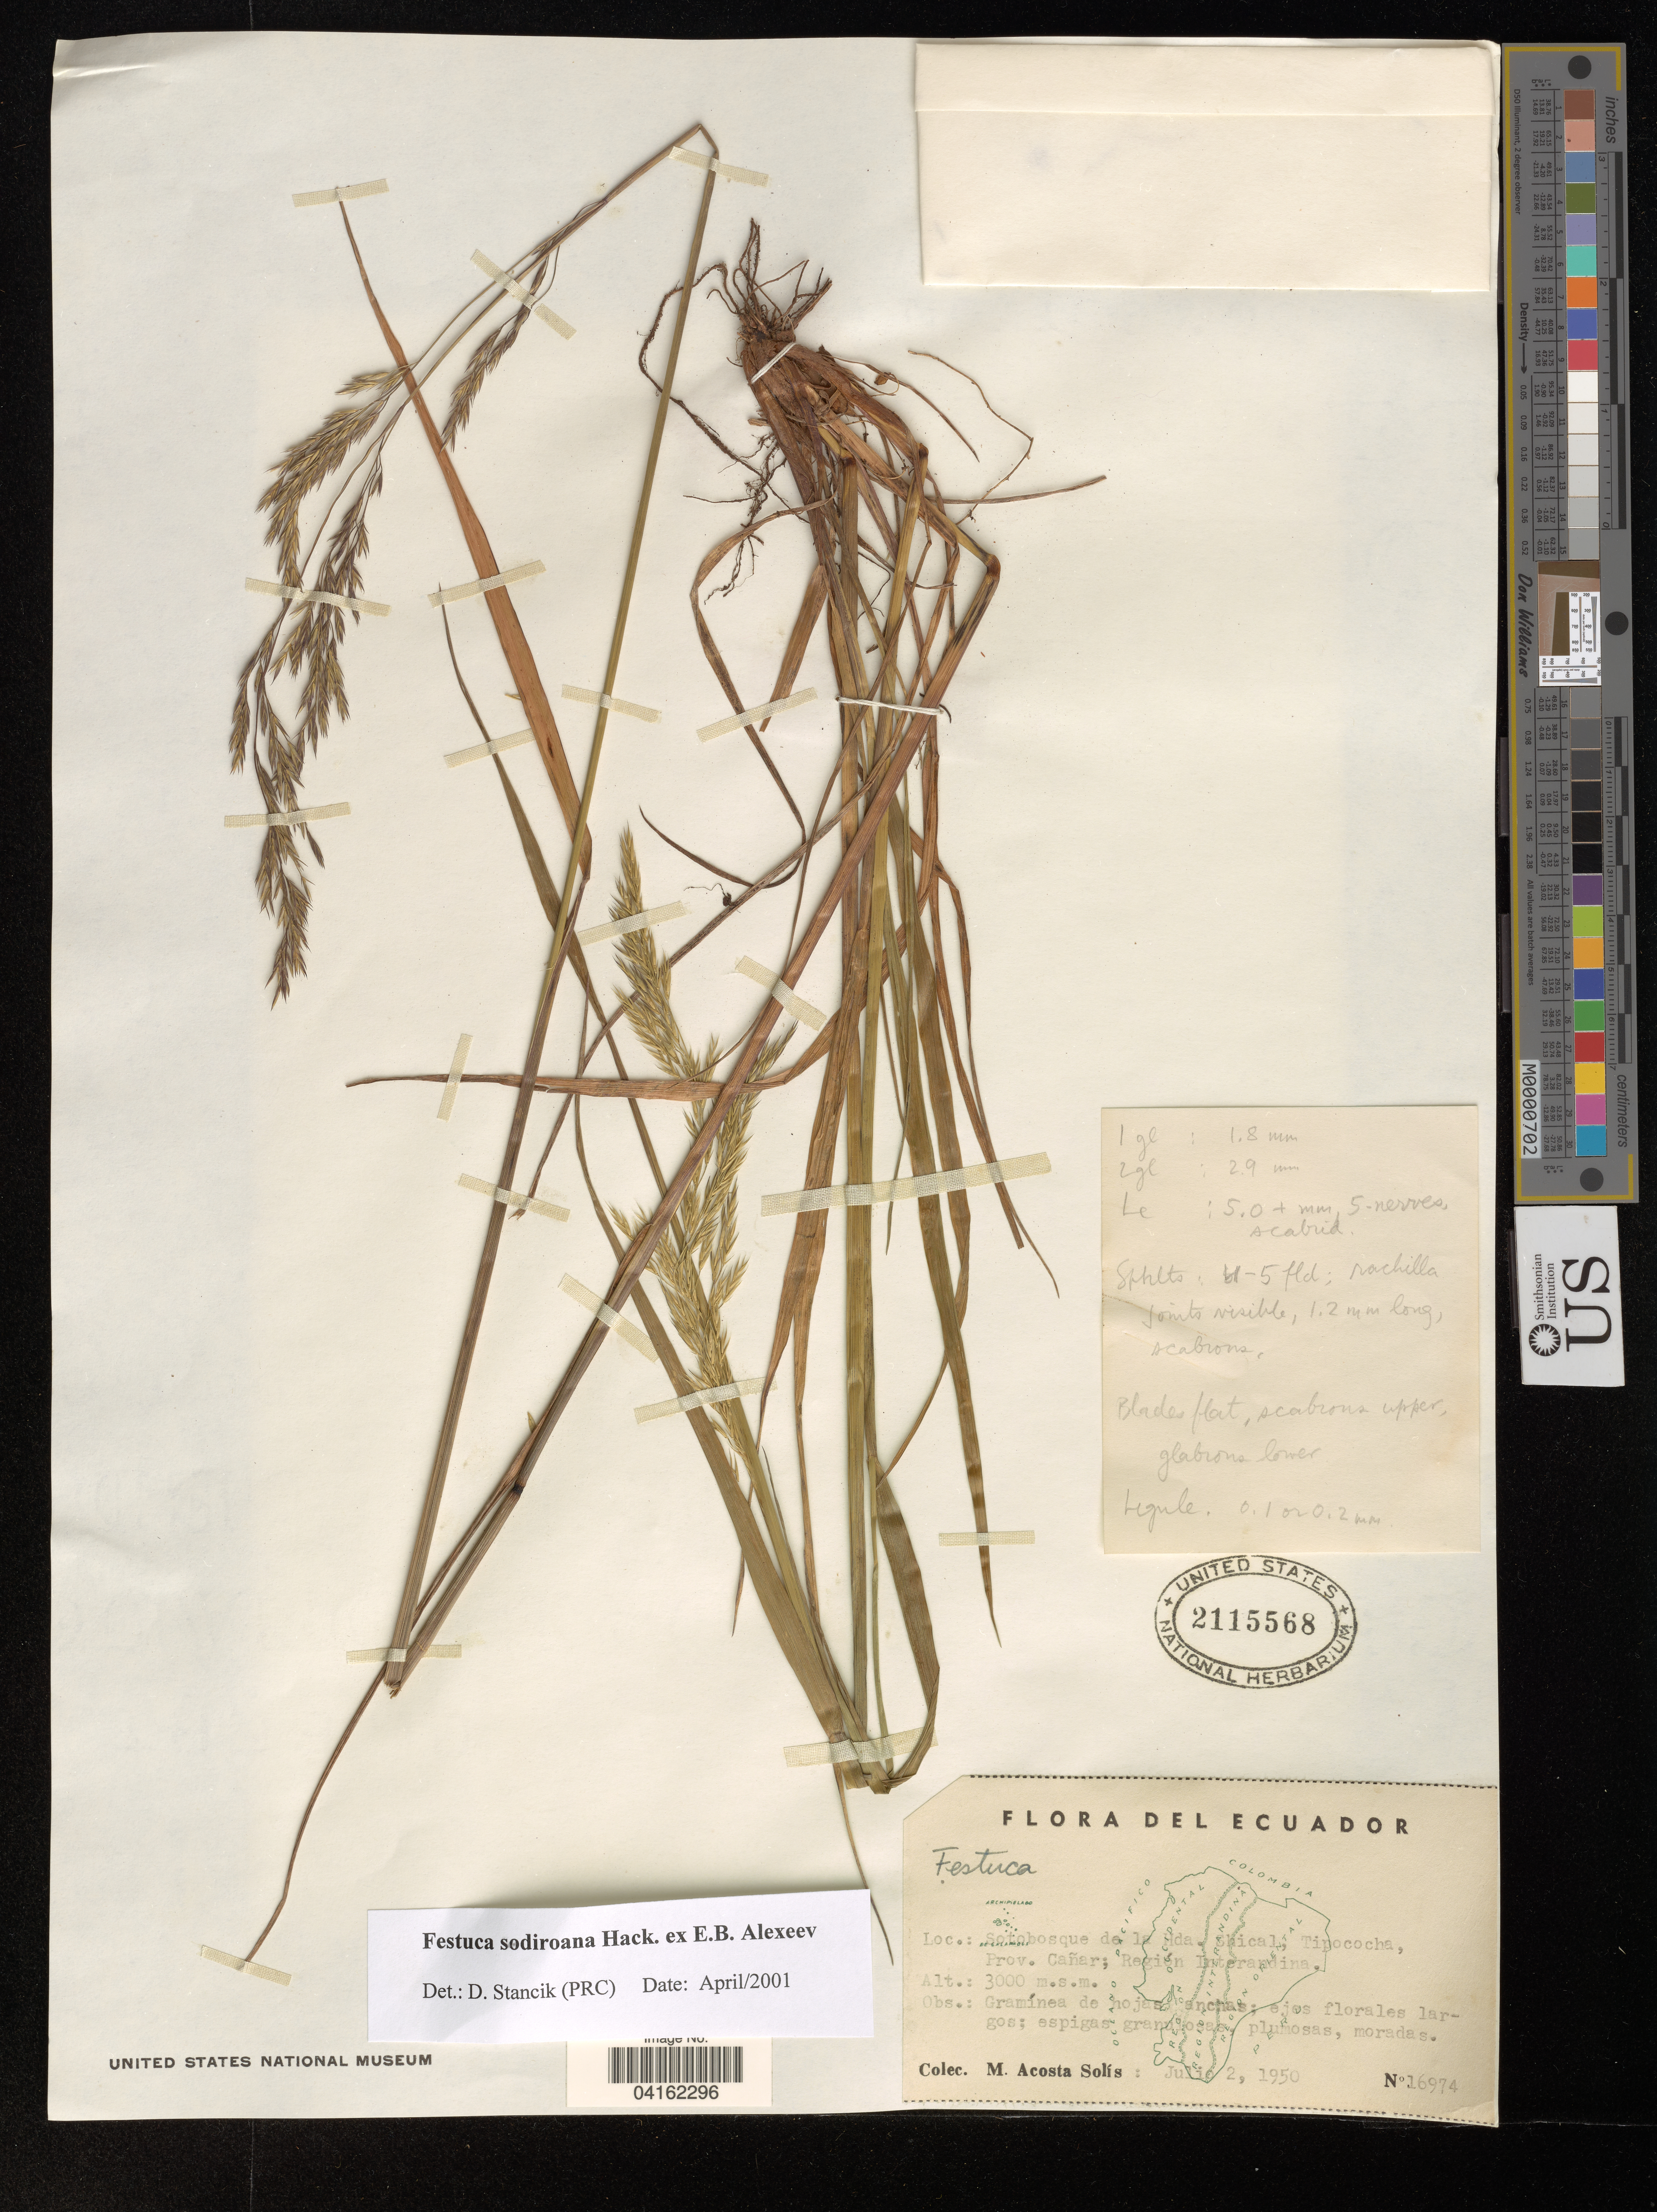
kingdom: Plantae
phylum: Tracheophyta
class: Liliopsida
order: Poales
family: Poaceae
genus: Festuca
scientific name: Festuca sodiroana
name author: Hack. ex E.B. Alexeev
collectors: M. Acosta Solis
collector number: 16974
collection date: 1950-07-02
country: Ecuador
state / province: Cañar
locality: Sotobosque de la Hda. Shical, Tipococha; Región Interandina.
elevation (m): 3000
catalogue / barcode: US 2115568